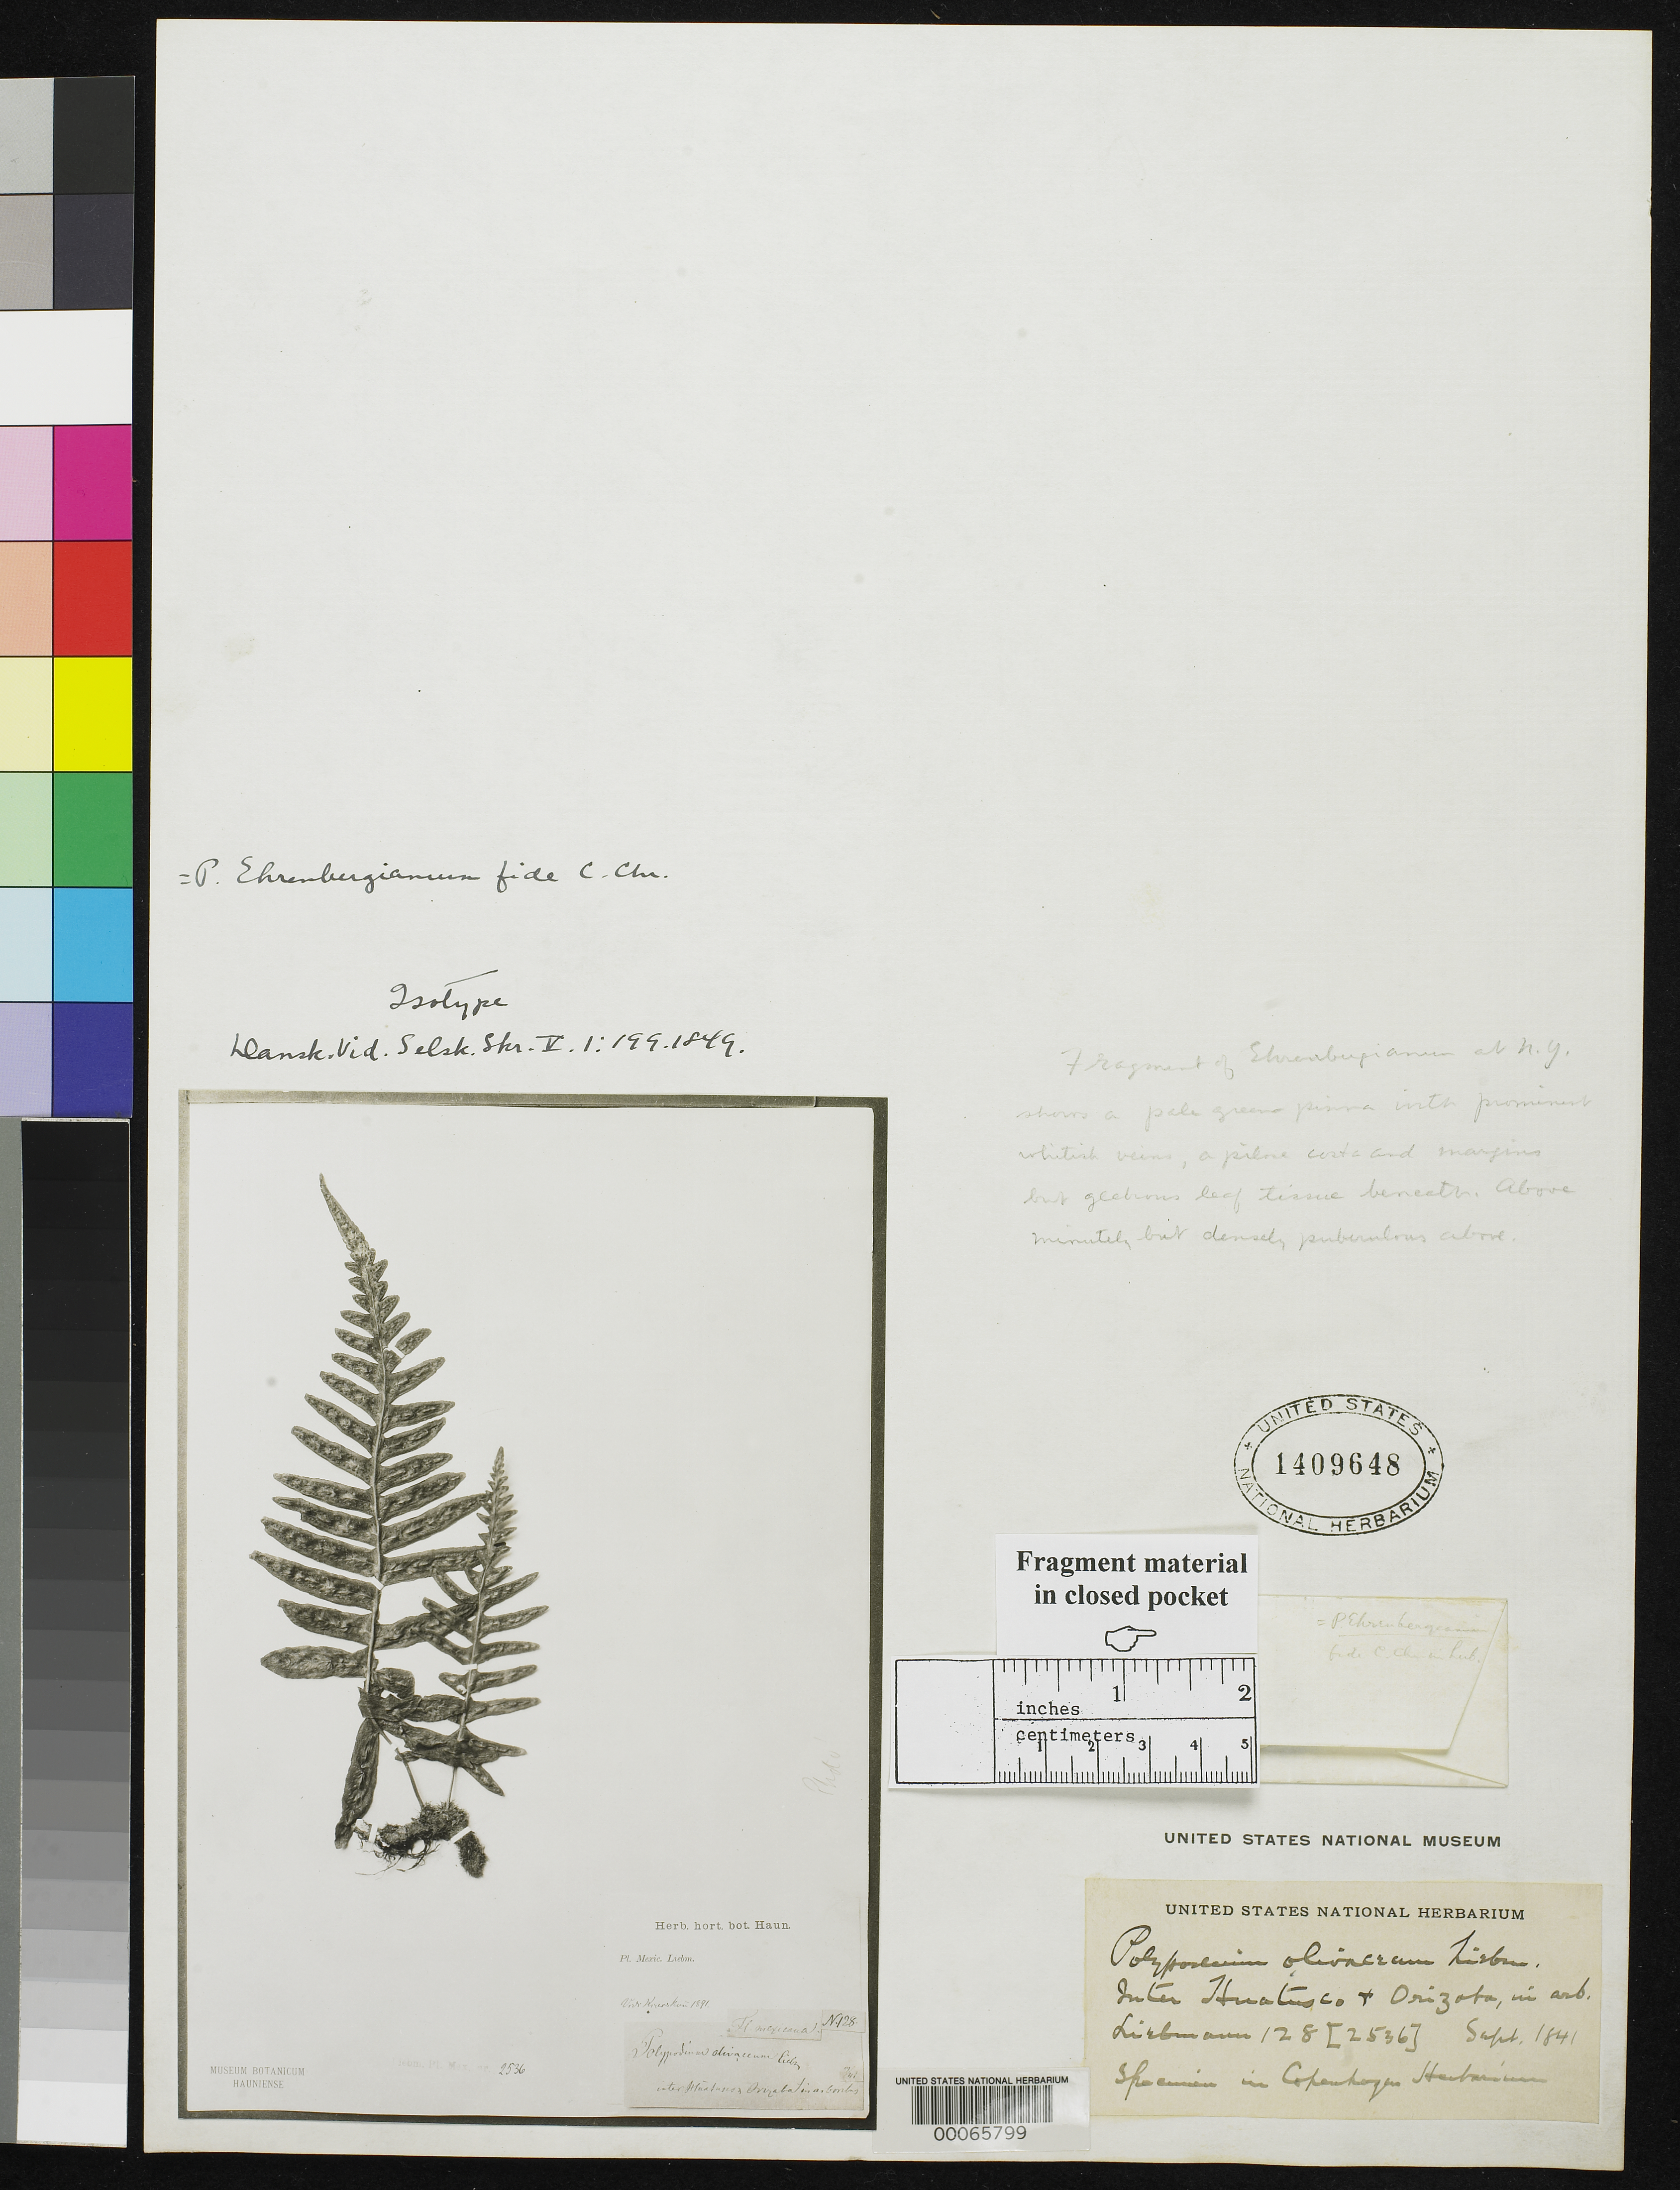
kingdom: Plantae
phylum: Tracheophyta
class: Polypodiopsida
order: Polypodiales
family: Polypodiaceae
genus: Polypodium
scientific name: Polypodium olivaceum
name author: Liebm.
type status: Type Collection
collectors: F. M. Liebmann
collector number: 128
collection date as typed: Sep 1841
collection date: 1841-09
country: Mexico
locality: E of Monserrat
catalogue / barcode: US 1409648